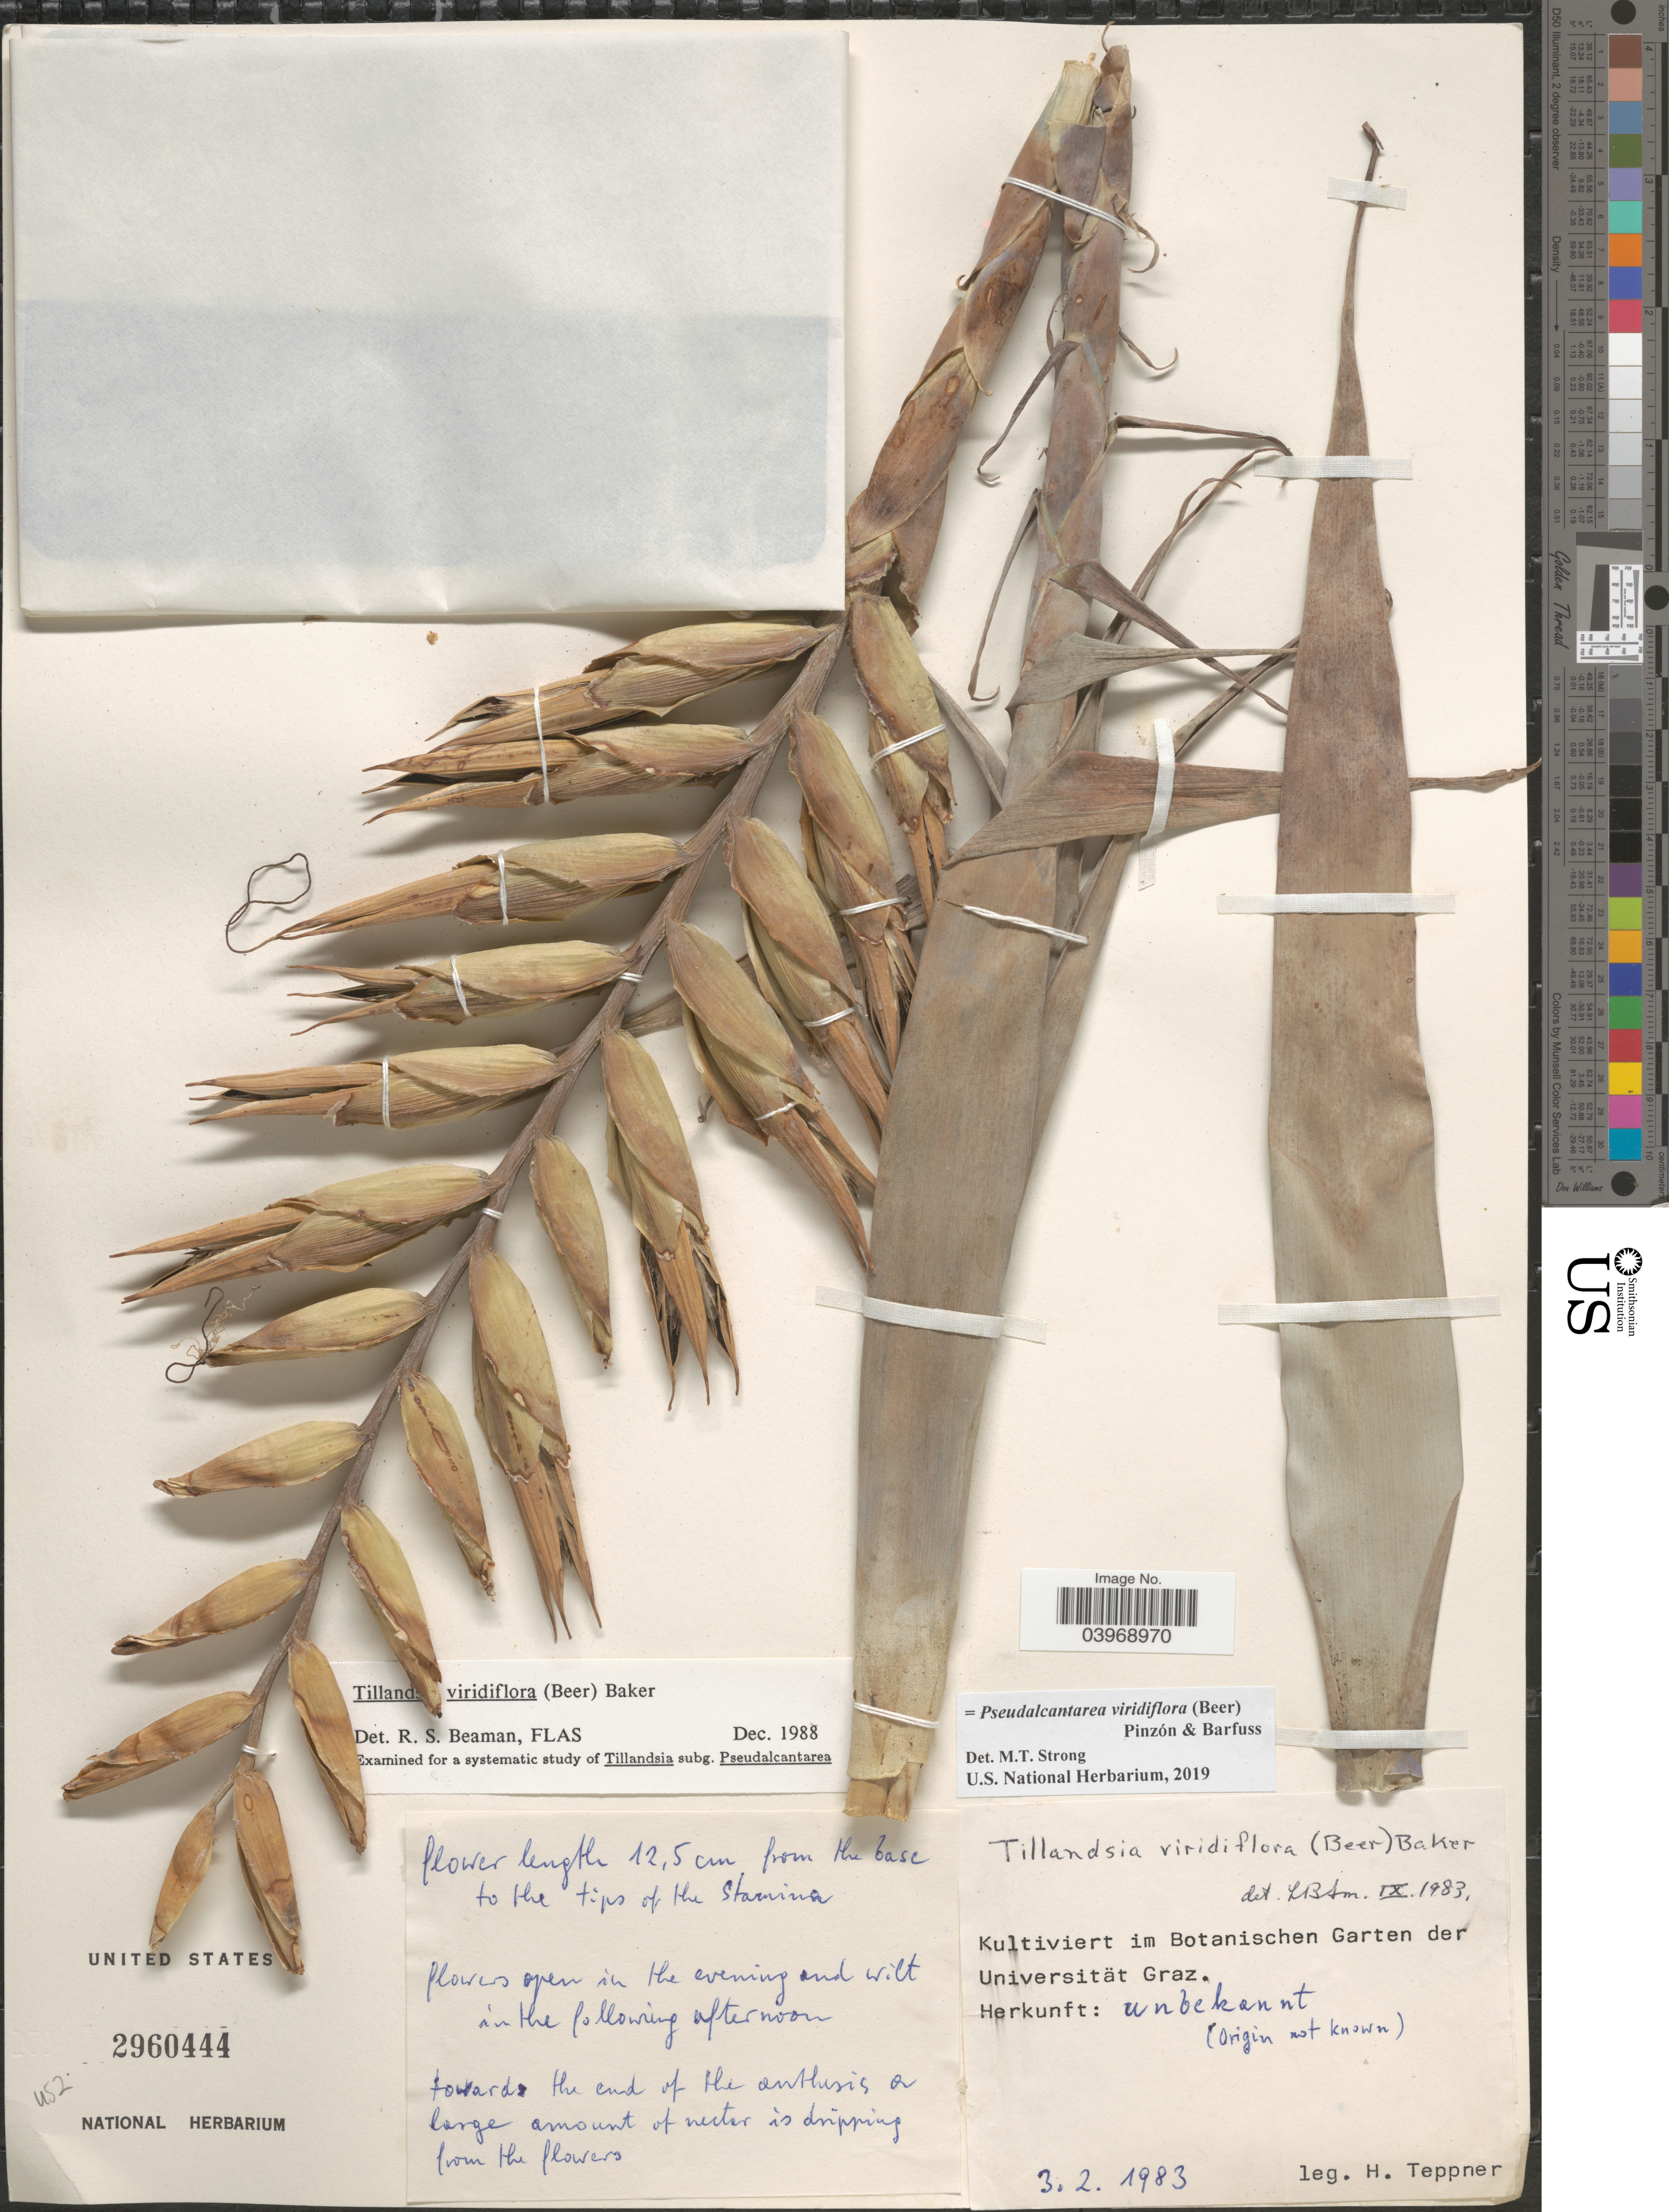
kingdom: Plantae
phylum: Tracheophyta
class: Liliopsida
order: Poales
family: Bromeliaceae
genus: Pseudalcantarea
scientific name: Pseudalcantarea viridiflora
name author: (Beer) Pinzón & Barfuss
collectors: H. Teppner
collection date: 1983-02-03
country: Austria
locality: Im Botanischen Garten der Universität Graz.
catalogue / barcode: US 2960444